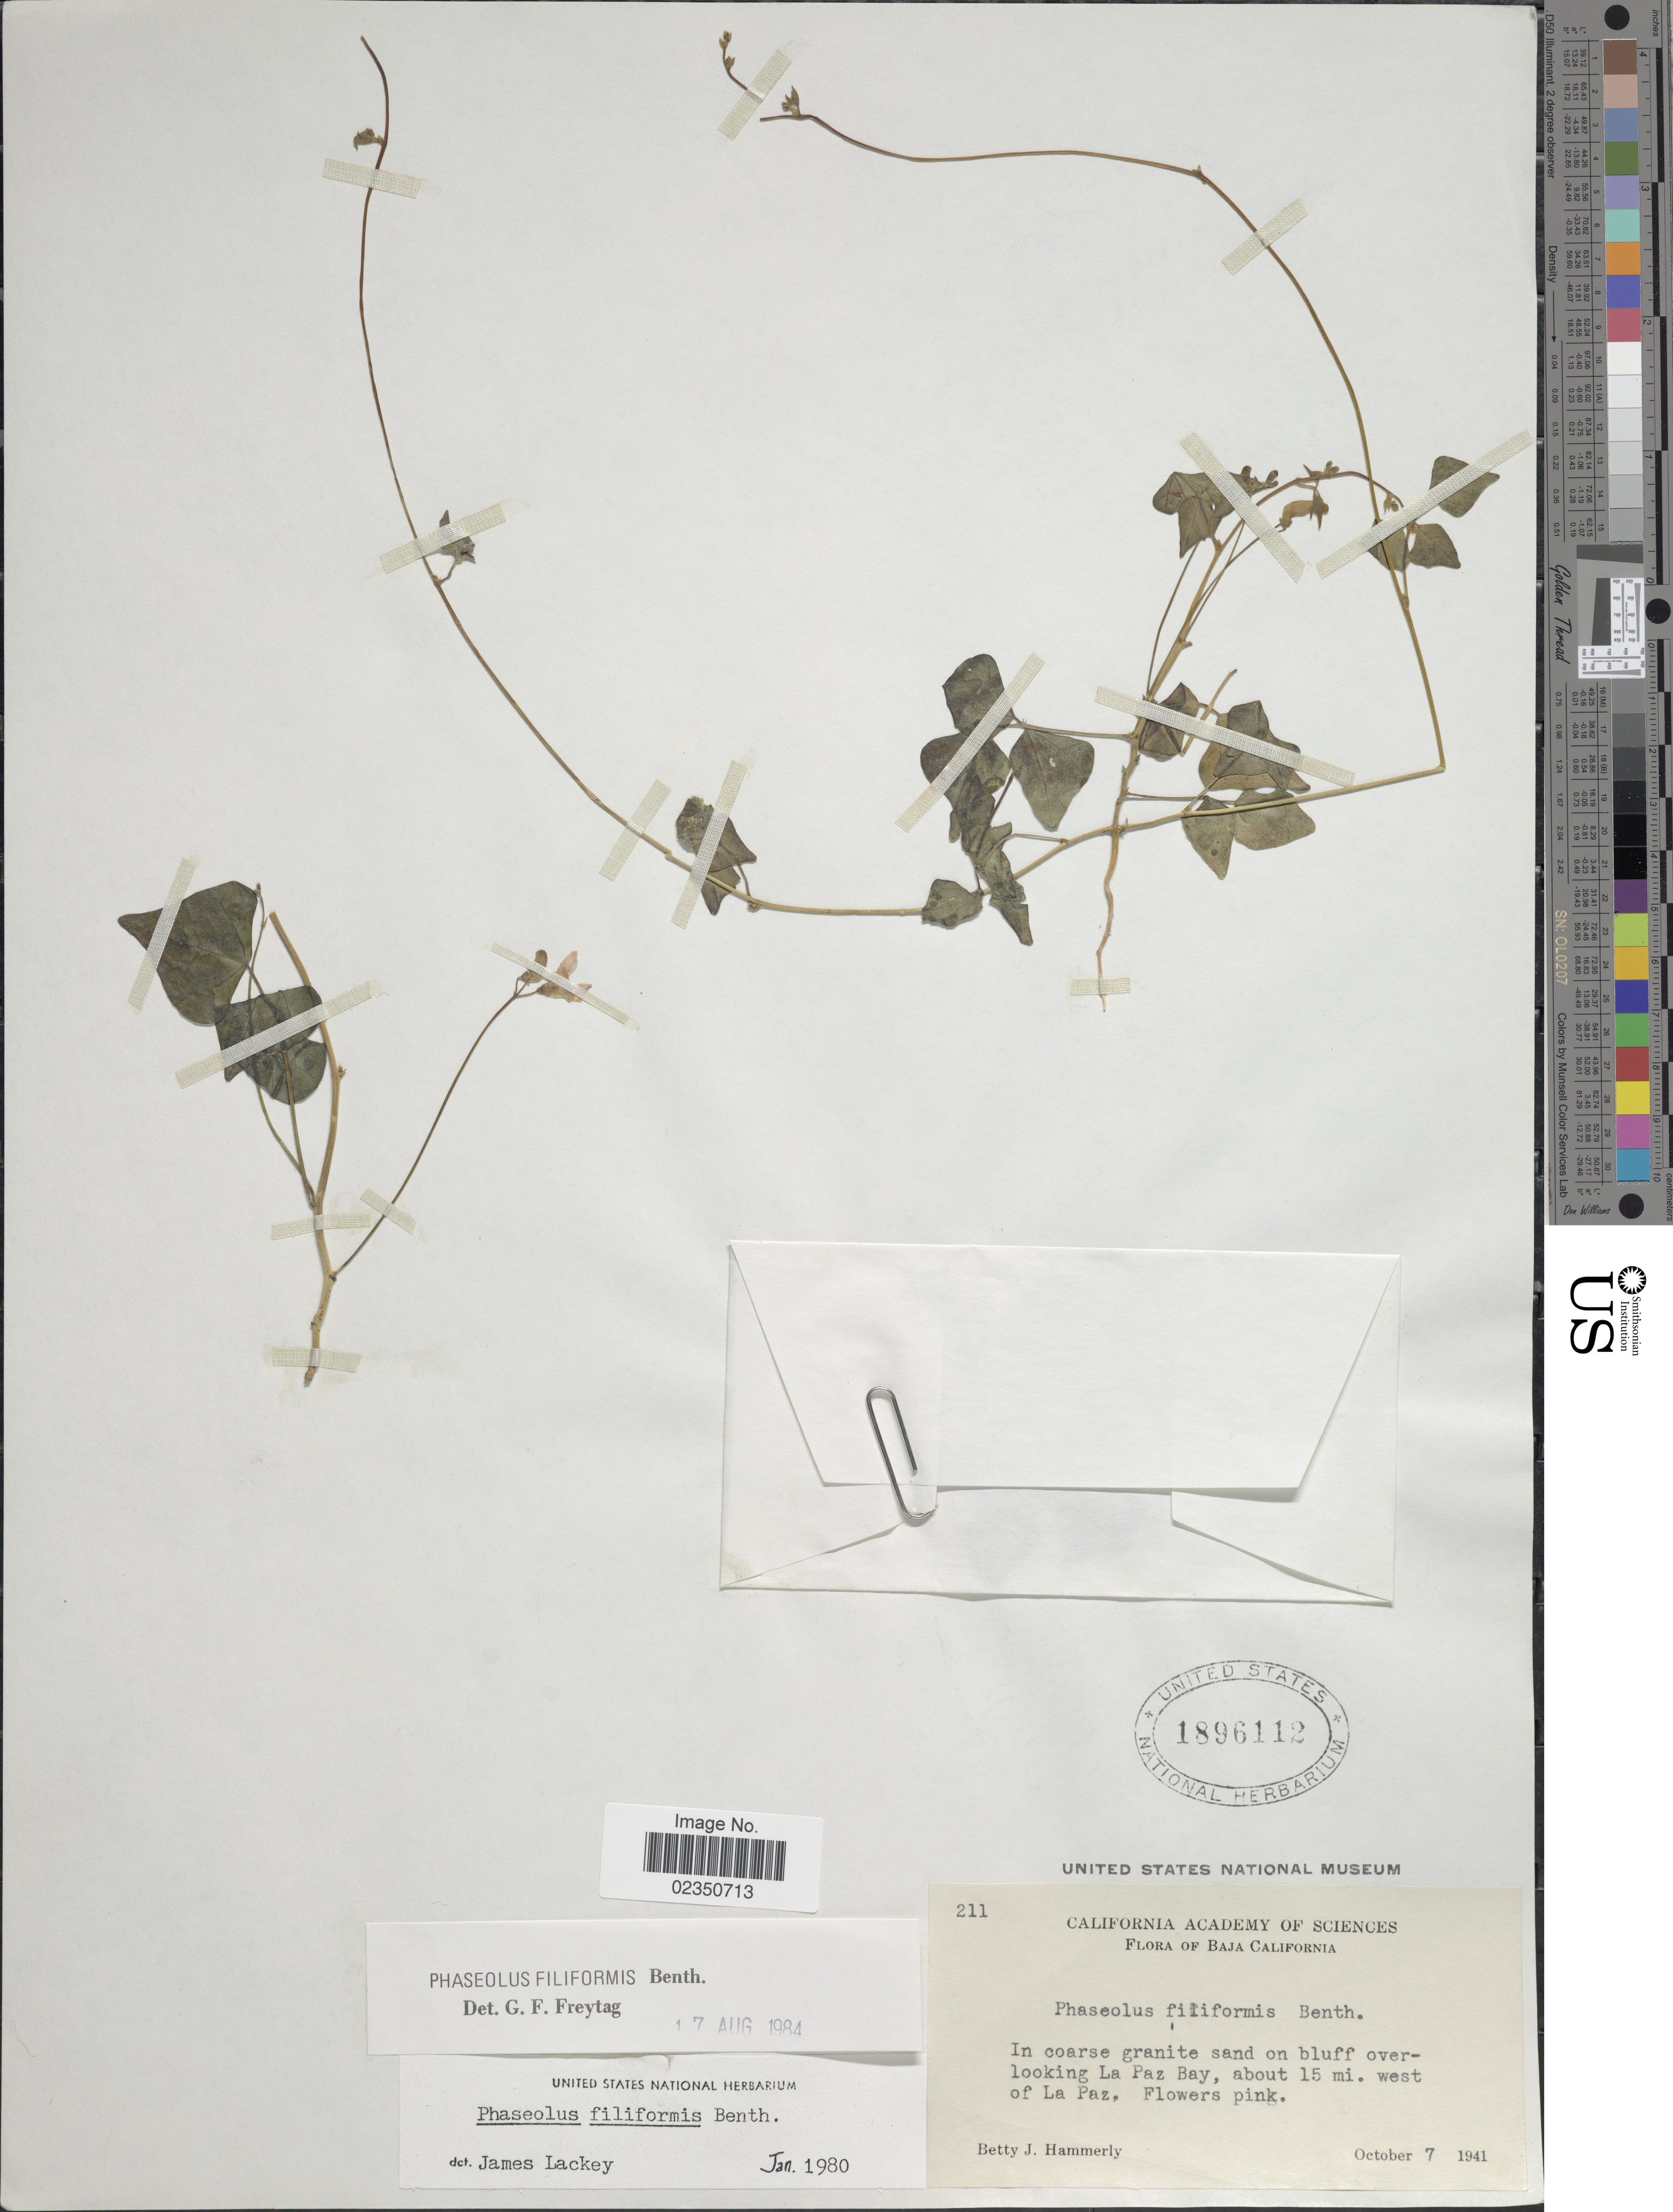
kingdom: Plantae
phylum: Tracheophyta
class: Magnoliopsida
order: Fabales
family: Fabaceae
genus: Phaseolus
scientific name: Phaseolus filiformis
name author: Benth.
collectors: B. J. Hammerly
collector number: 211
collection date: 1941-10-07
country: Mexico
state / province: Baja California Sur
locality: On bluff over-looking La Paz Bay, about 15 mi. west of La Paz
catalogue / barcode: US 1896112